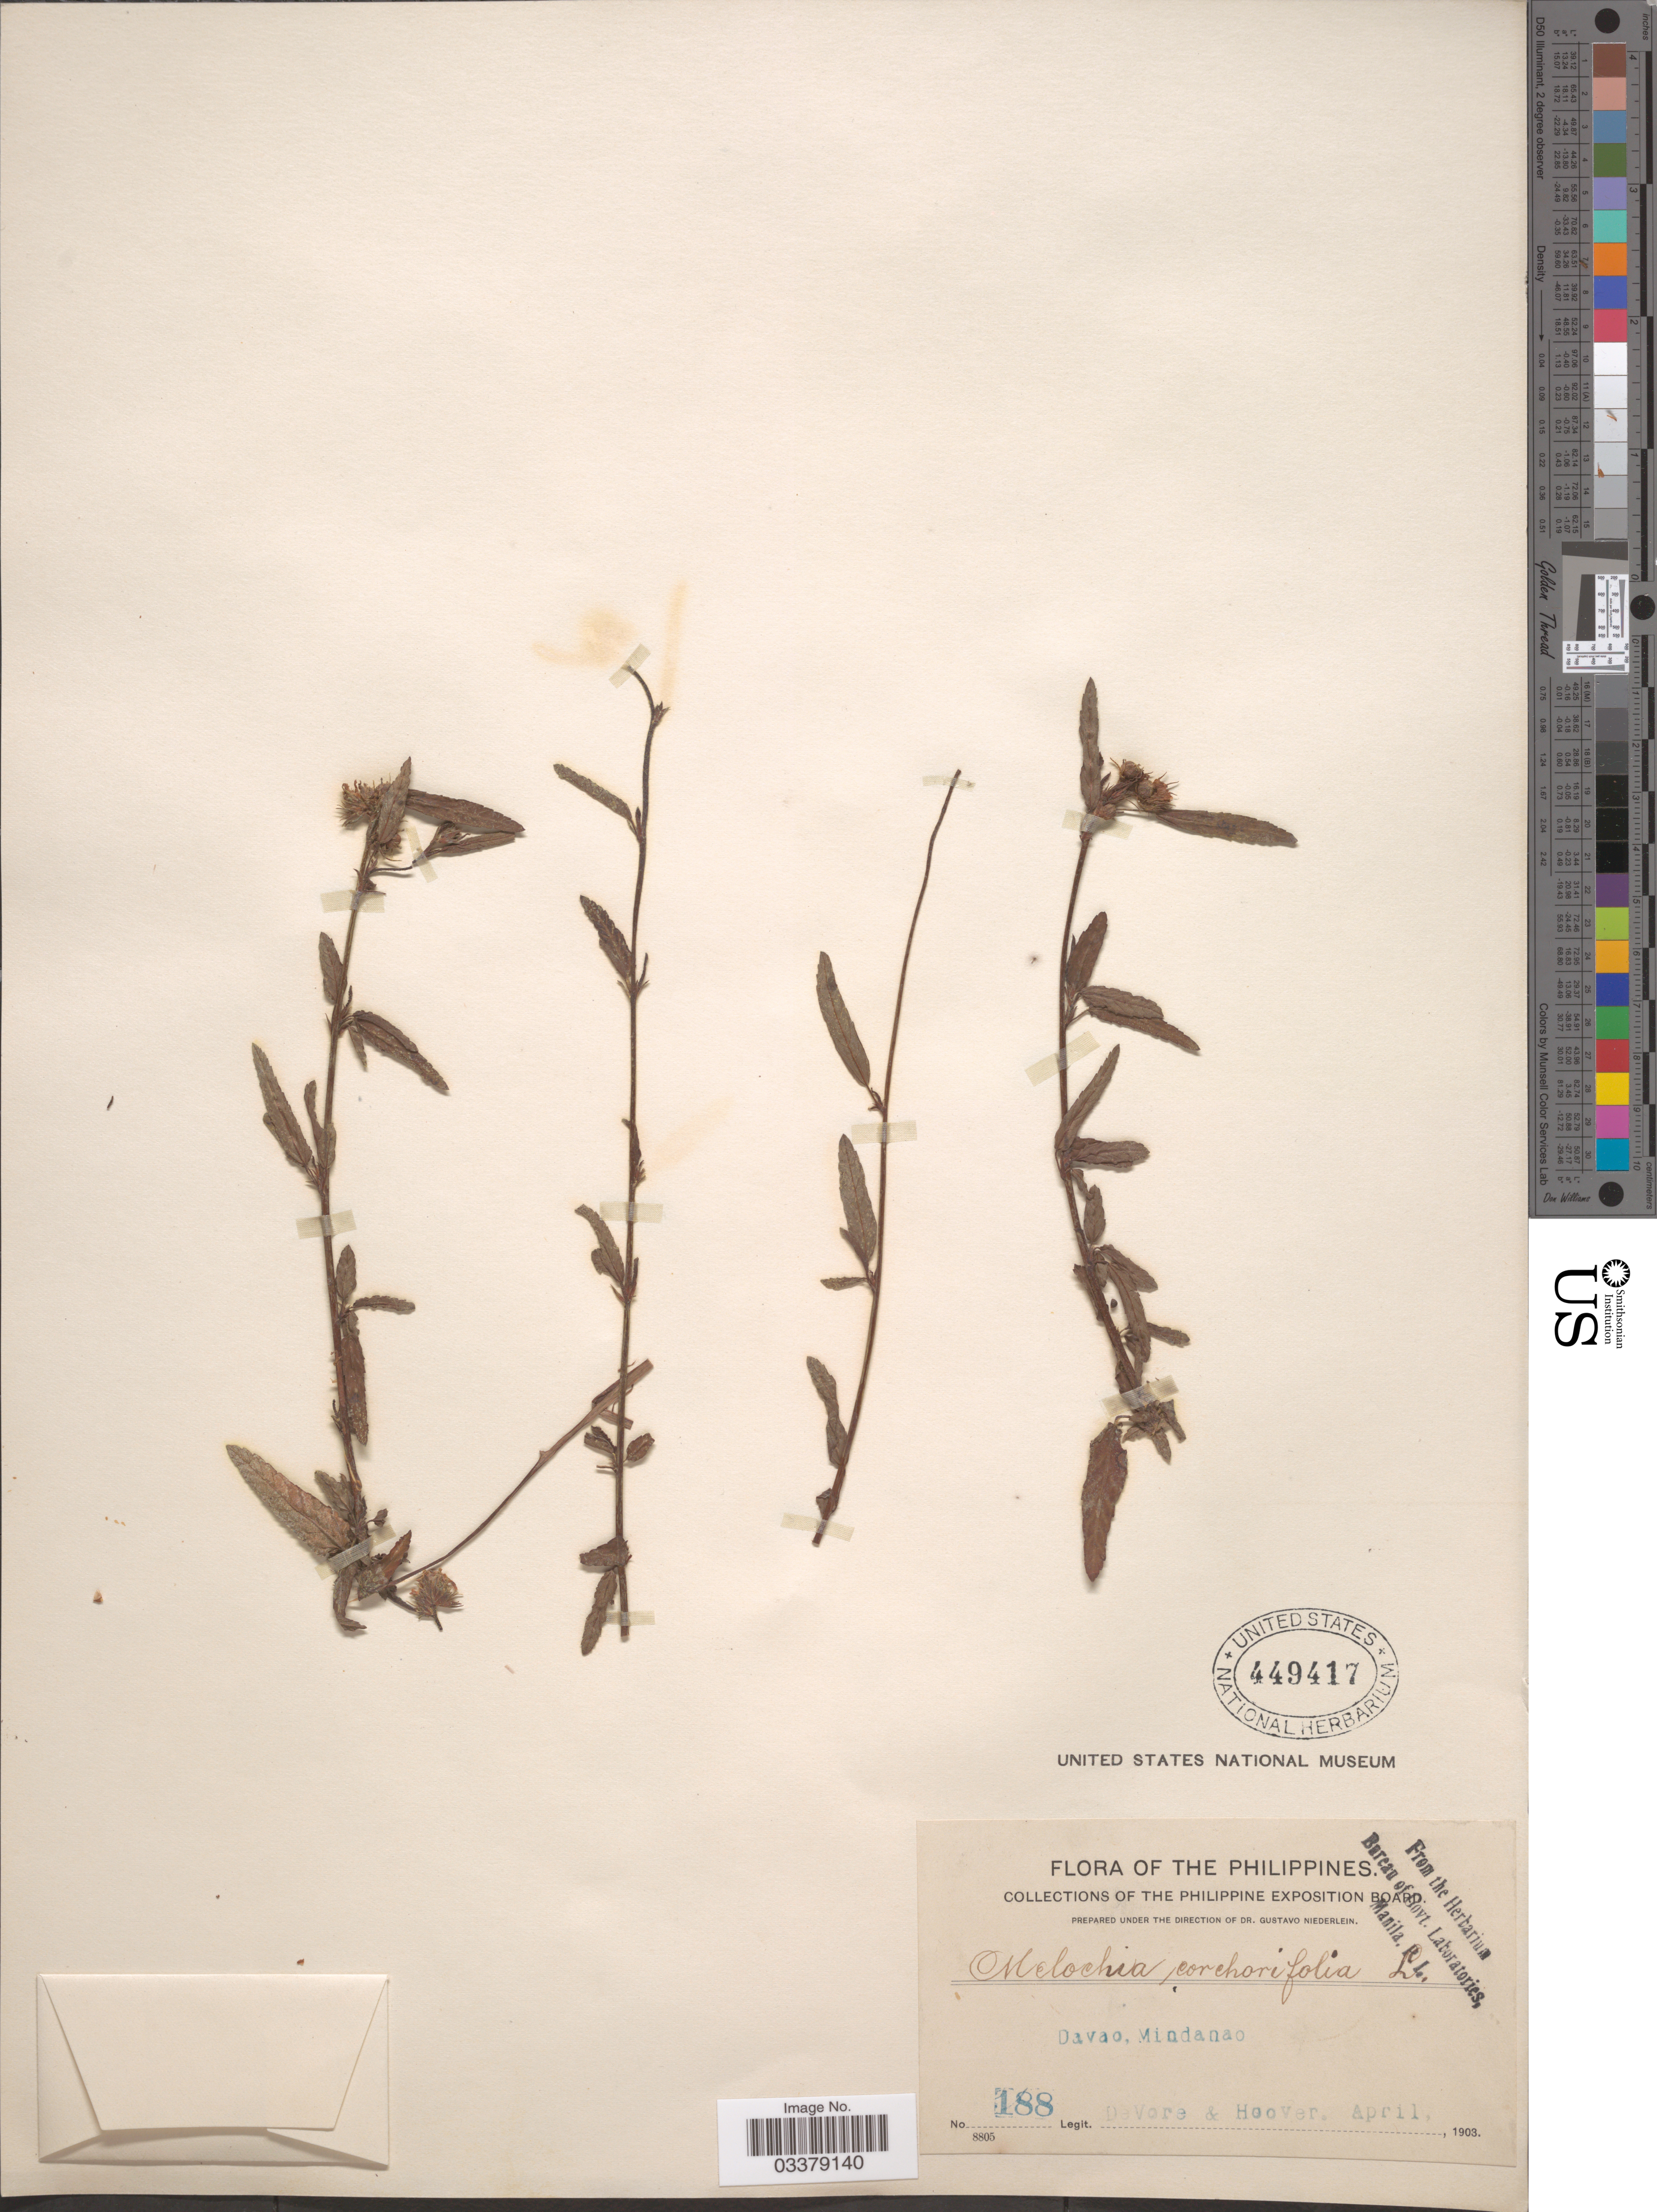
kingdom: Plantae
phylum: Tracheophyta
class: Magnoliopsida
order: Malvales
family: Malvaceae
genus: Melochia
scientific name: Melochia corchorifolia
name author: L.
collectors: B. F. DeVore & -- Hoover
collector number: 188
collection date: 1903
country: Philippines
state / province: Davao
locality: Mindanao.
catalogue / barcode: US 449417